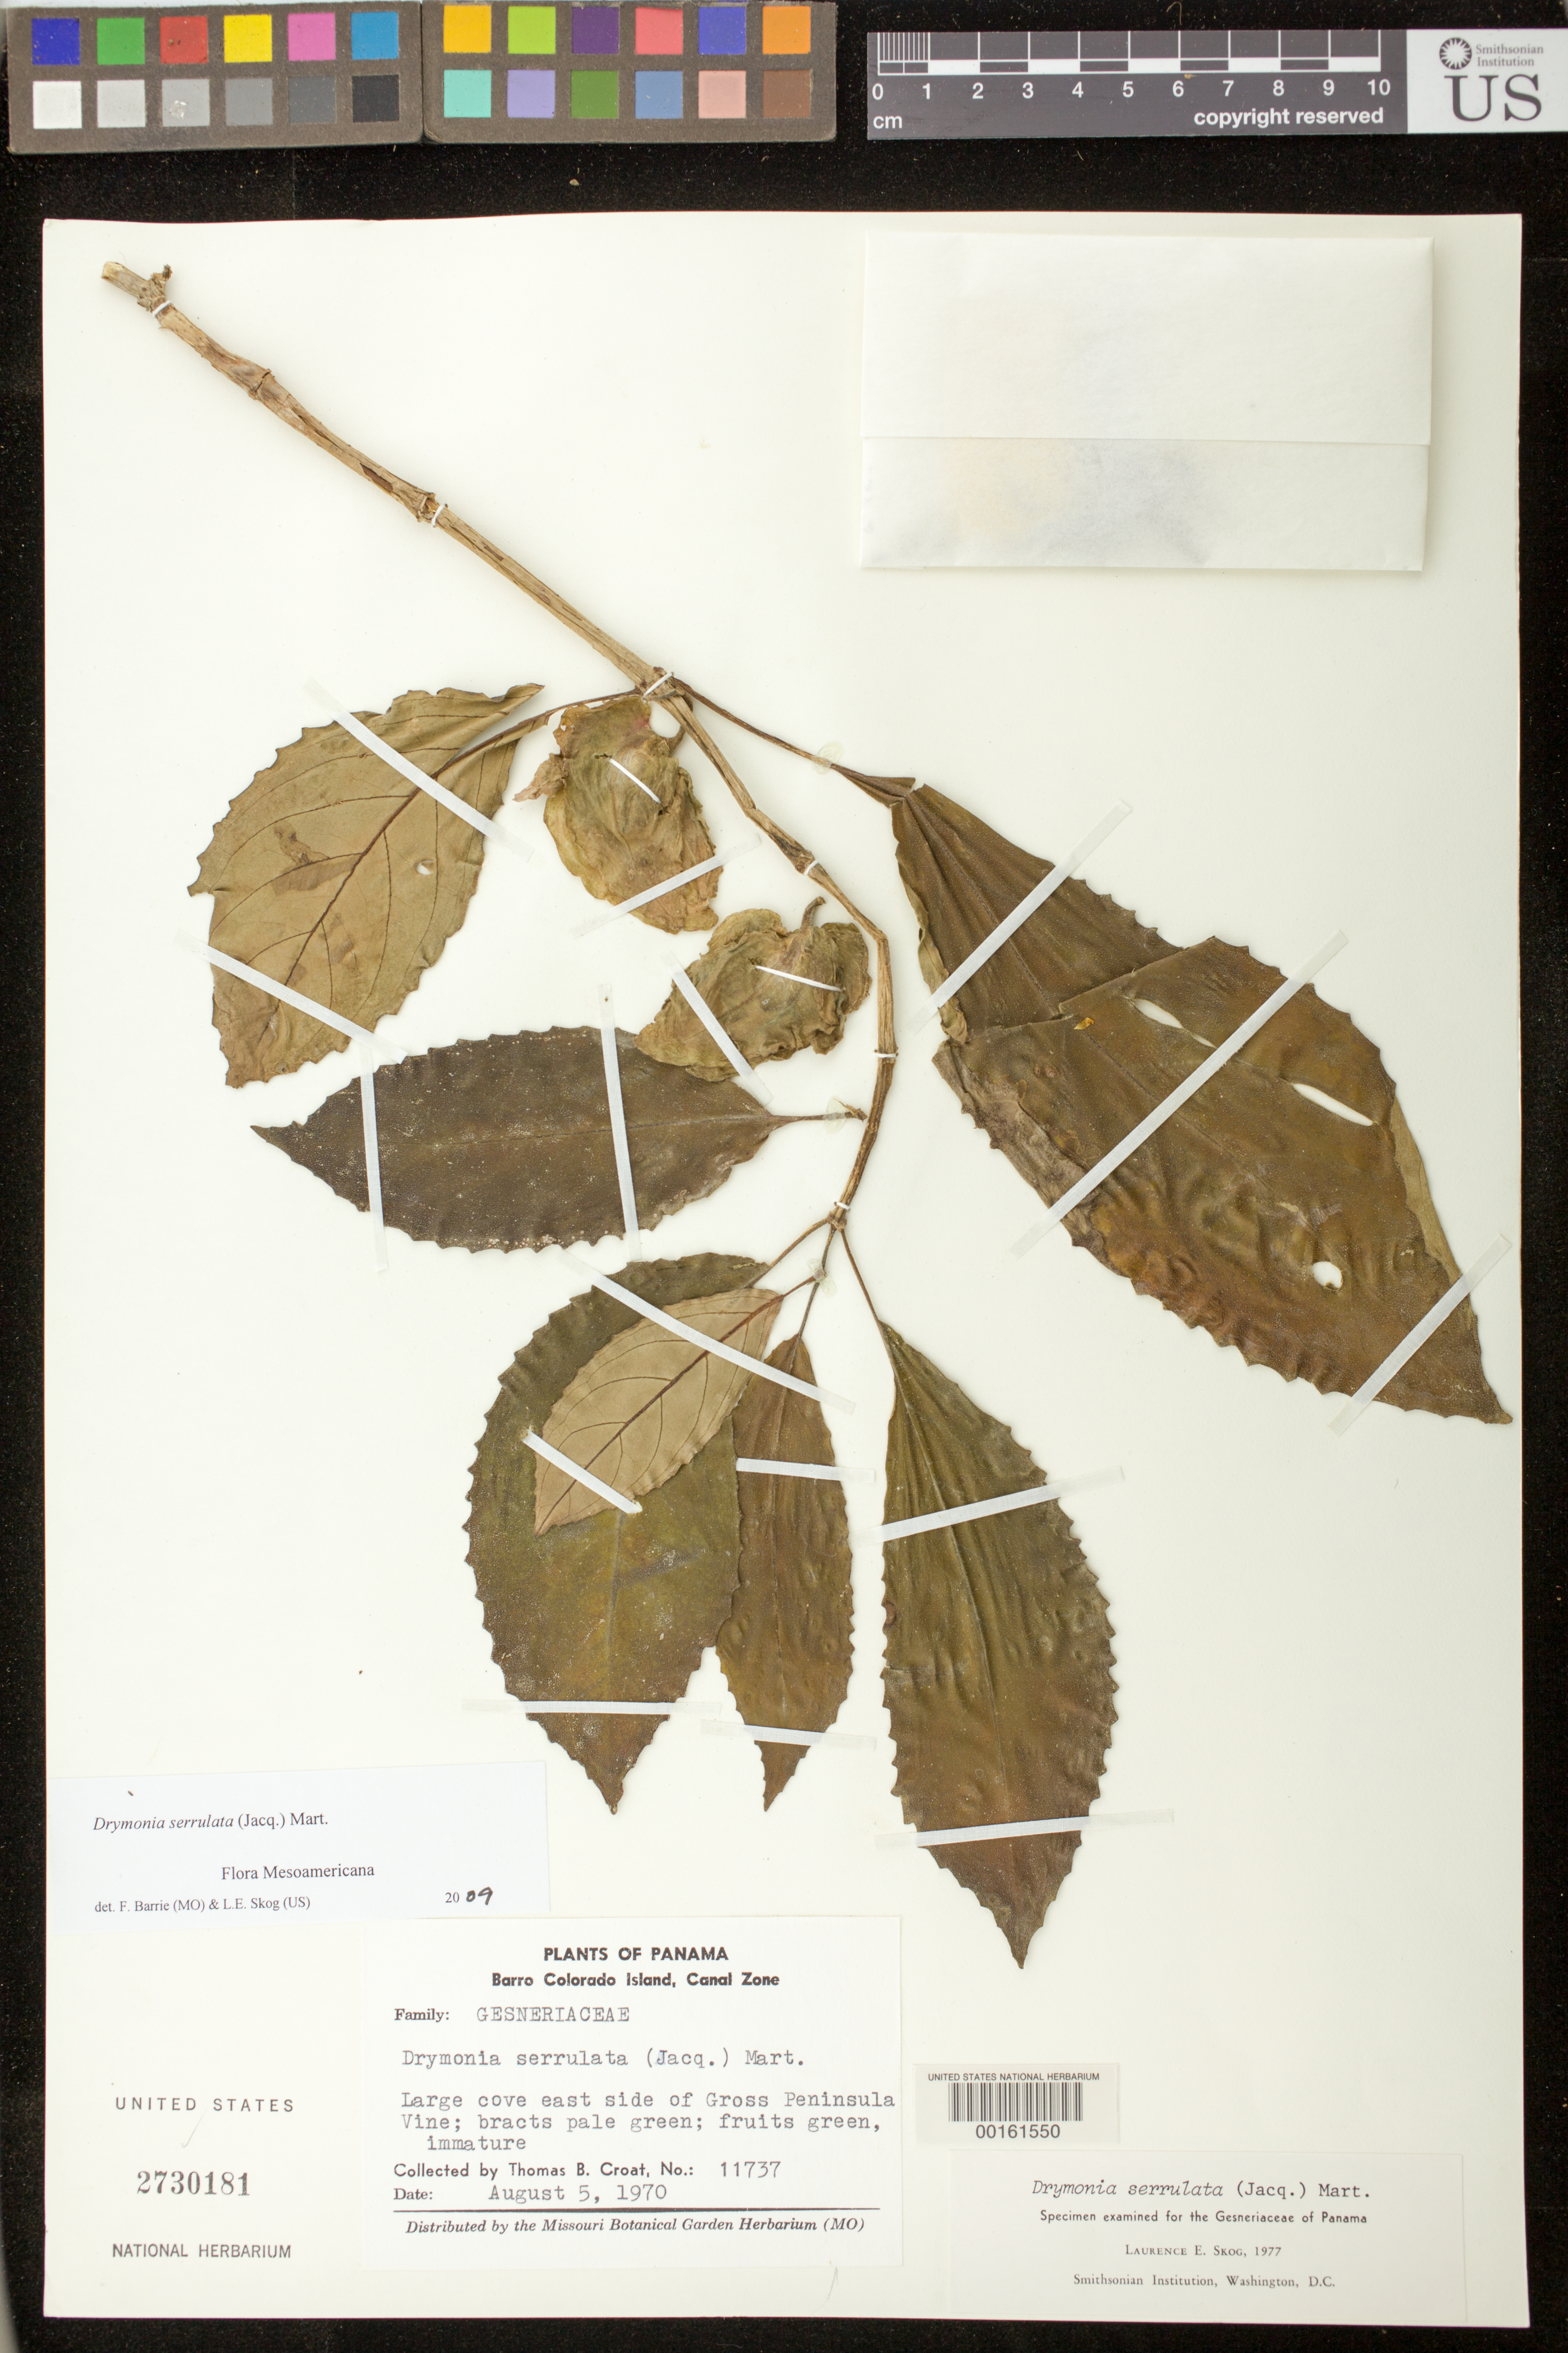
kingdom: Plantae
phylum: Tracheophyta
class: Magnoliopsida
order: Lamiales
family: Gesneriaceae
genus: Drymonia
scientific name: Drymonia serrulata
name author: (Jacq.) Mart.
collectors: T. B. Croat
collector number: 11737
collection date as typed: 05 Aug 1970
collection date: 1970-08-05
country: Panama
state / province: Panamá Oeste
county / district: Canal Zone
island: Barro Colorado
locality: Barro Colorado Island, large cove east side of Gross Peninsula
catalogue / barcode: US 2730181